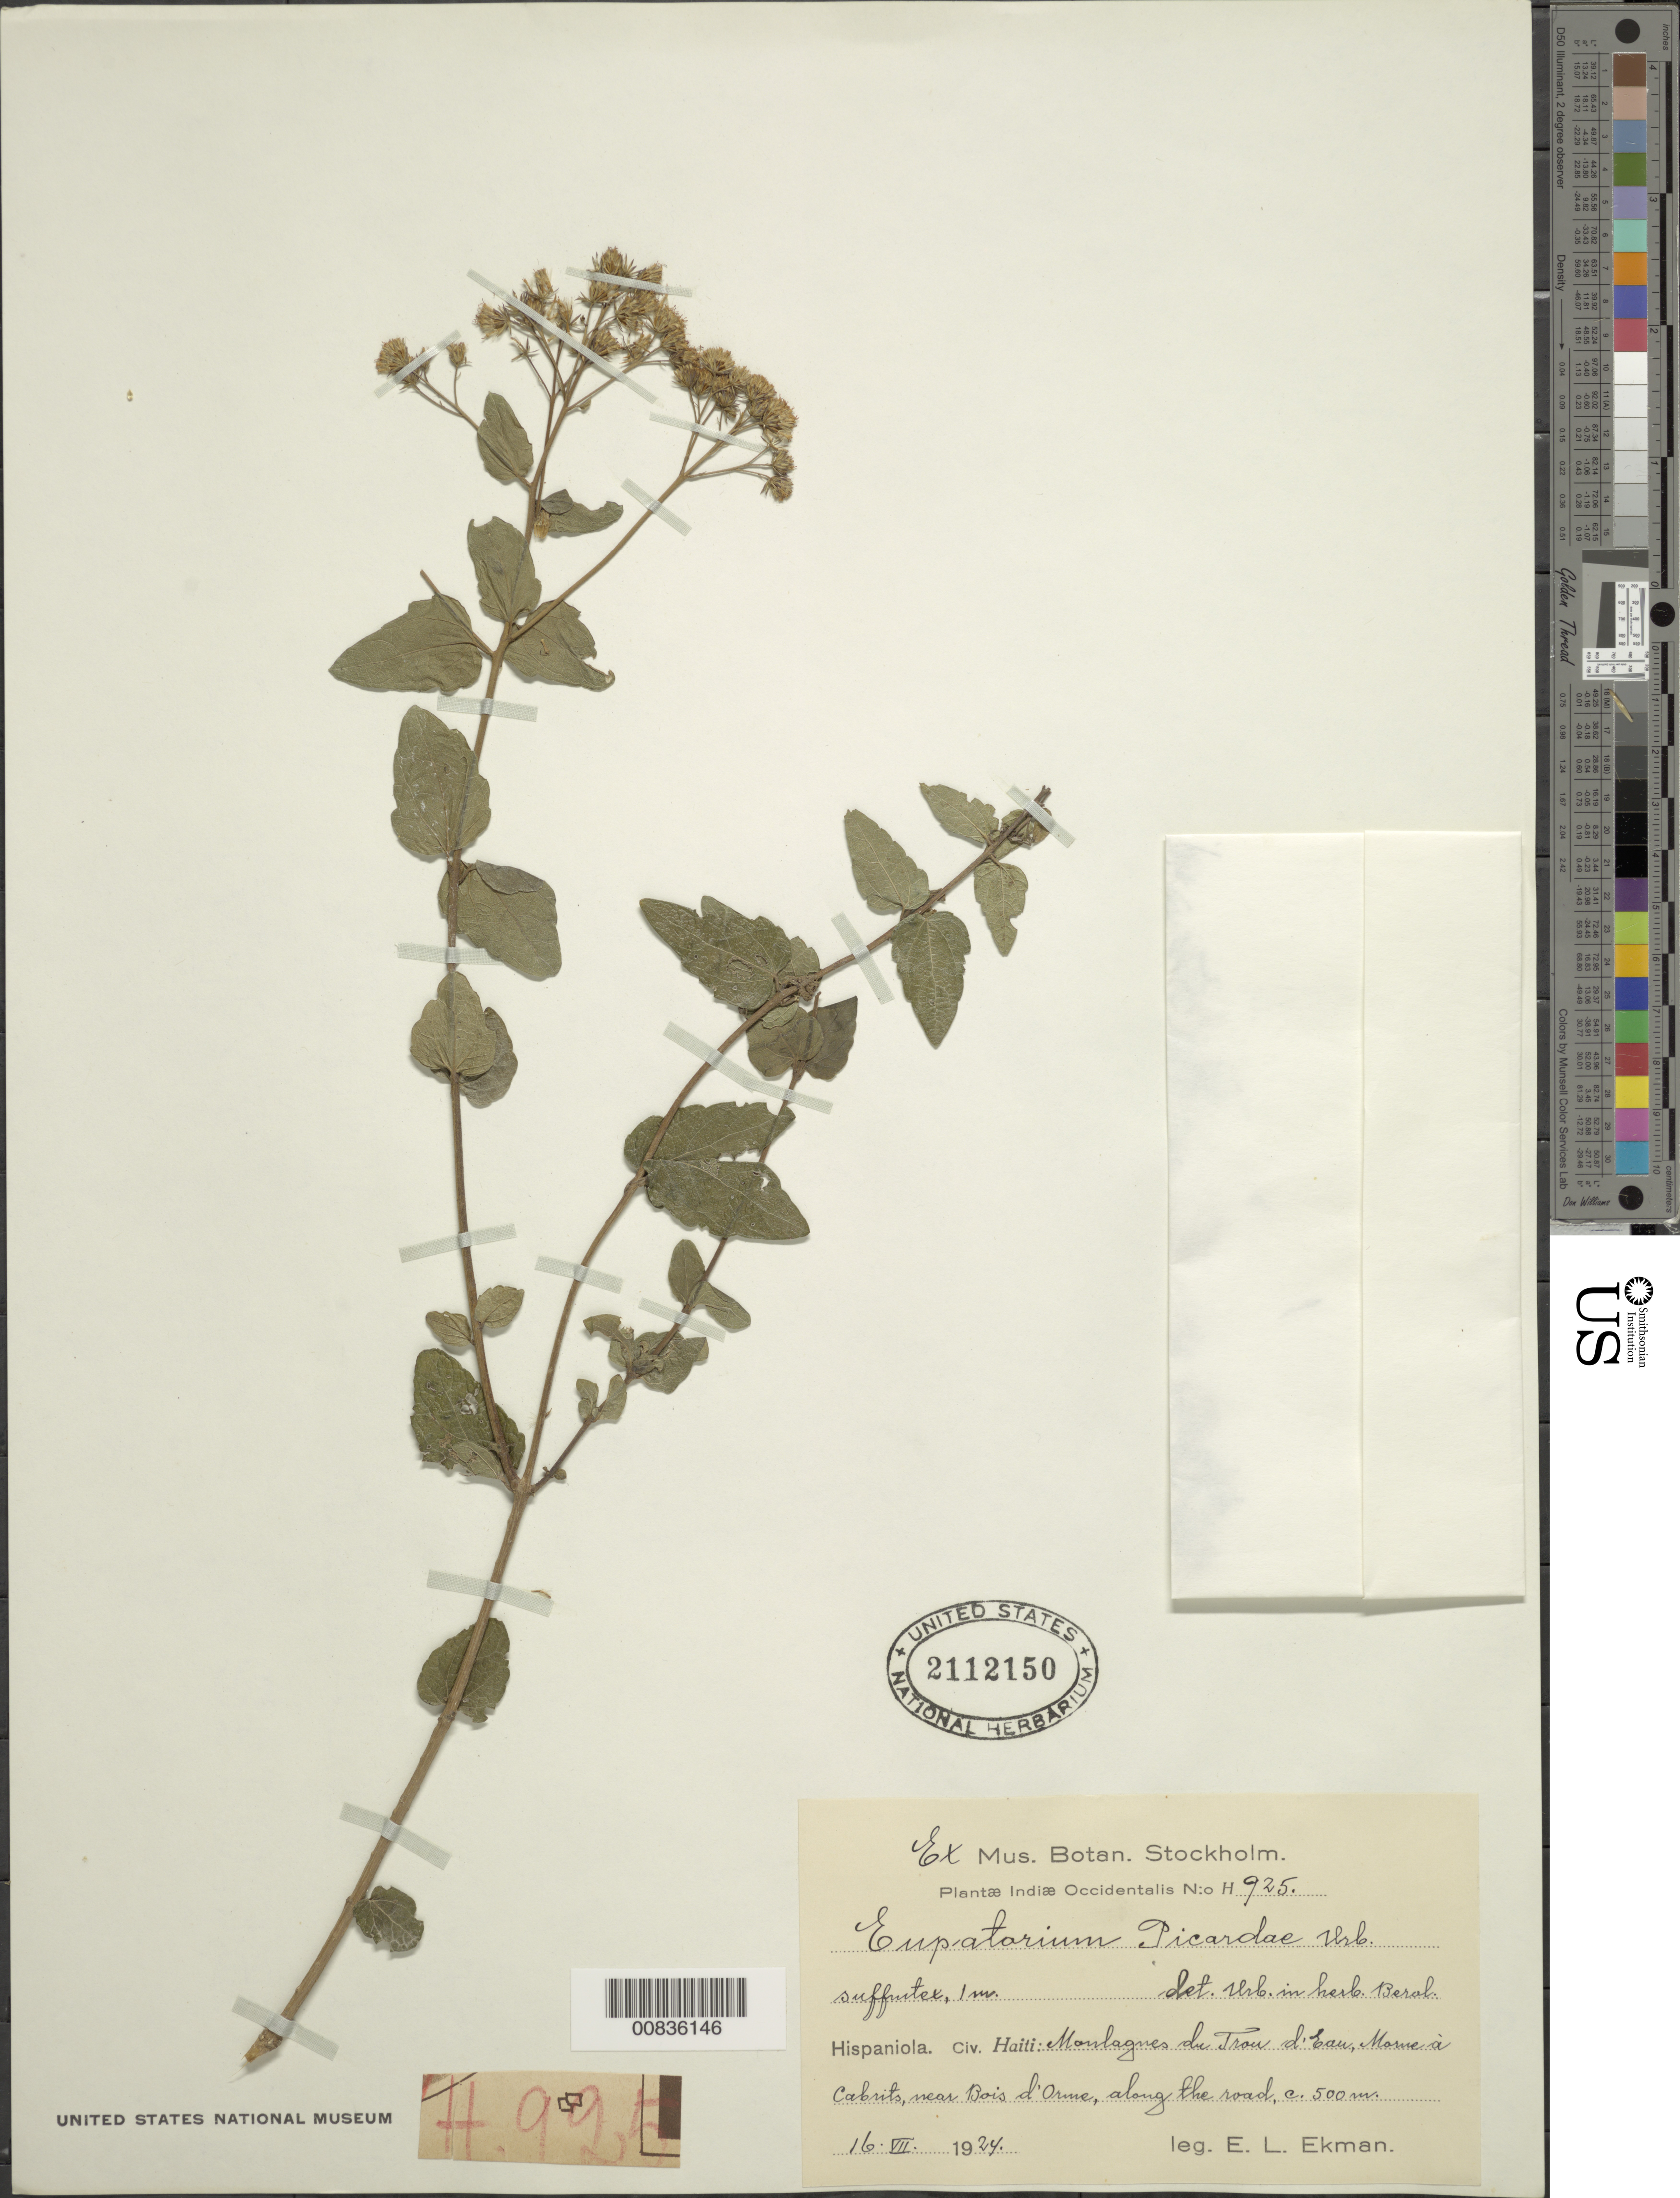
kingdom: Plantae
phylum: Tracheophyta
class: Magnoliopsida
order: Asterales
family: Asteraceae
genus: Koanophyllon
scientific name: Koanophyllon picardae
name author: (Urb.) R.M. King & H. Rob.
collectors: E. L. Ekman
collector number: H 925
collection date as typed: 16 Jul 1924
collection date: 1924-07-16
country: Haiti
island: Hispaniola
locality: Montagnes du Trou d'Eau, Morne-à-Cabrits, near Bois d'Orne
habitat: Along the road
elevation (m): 500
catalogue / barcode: US 2112150